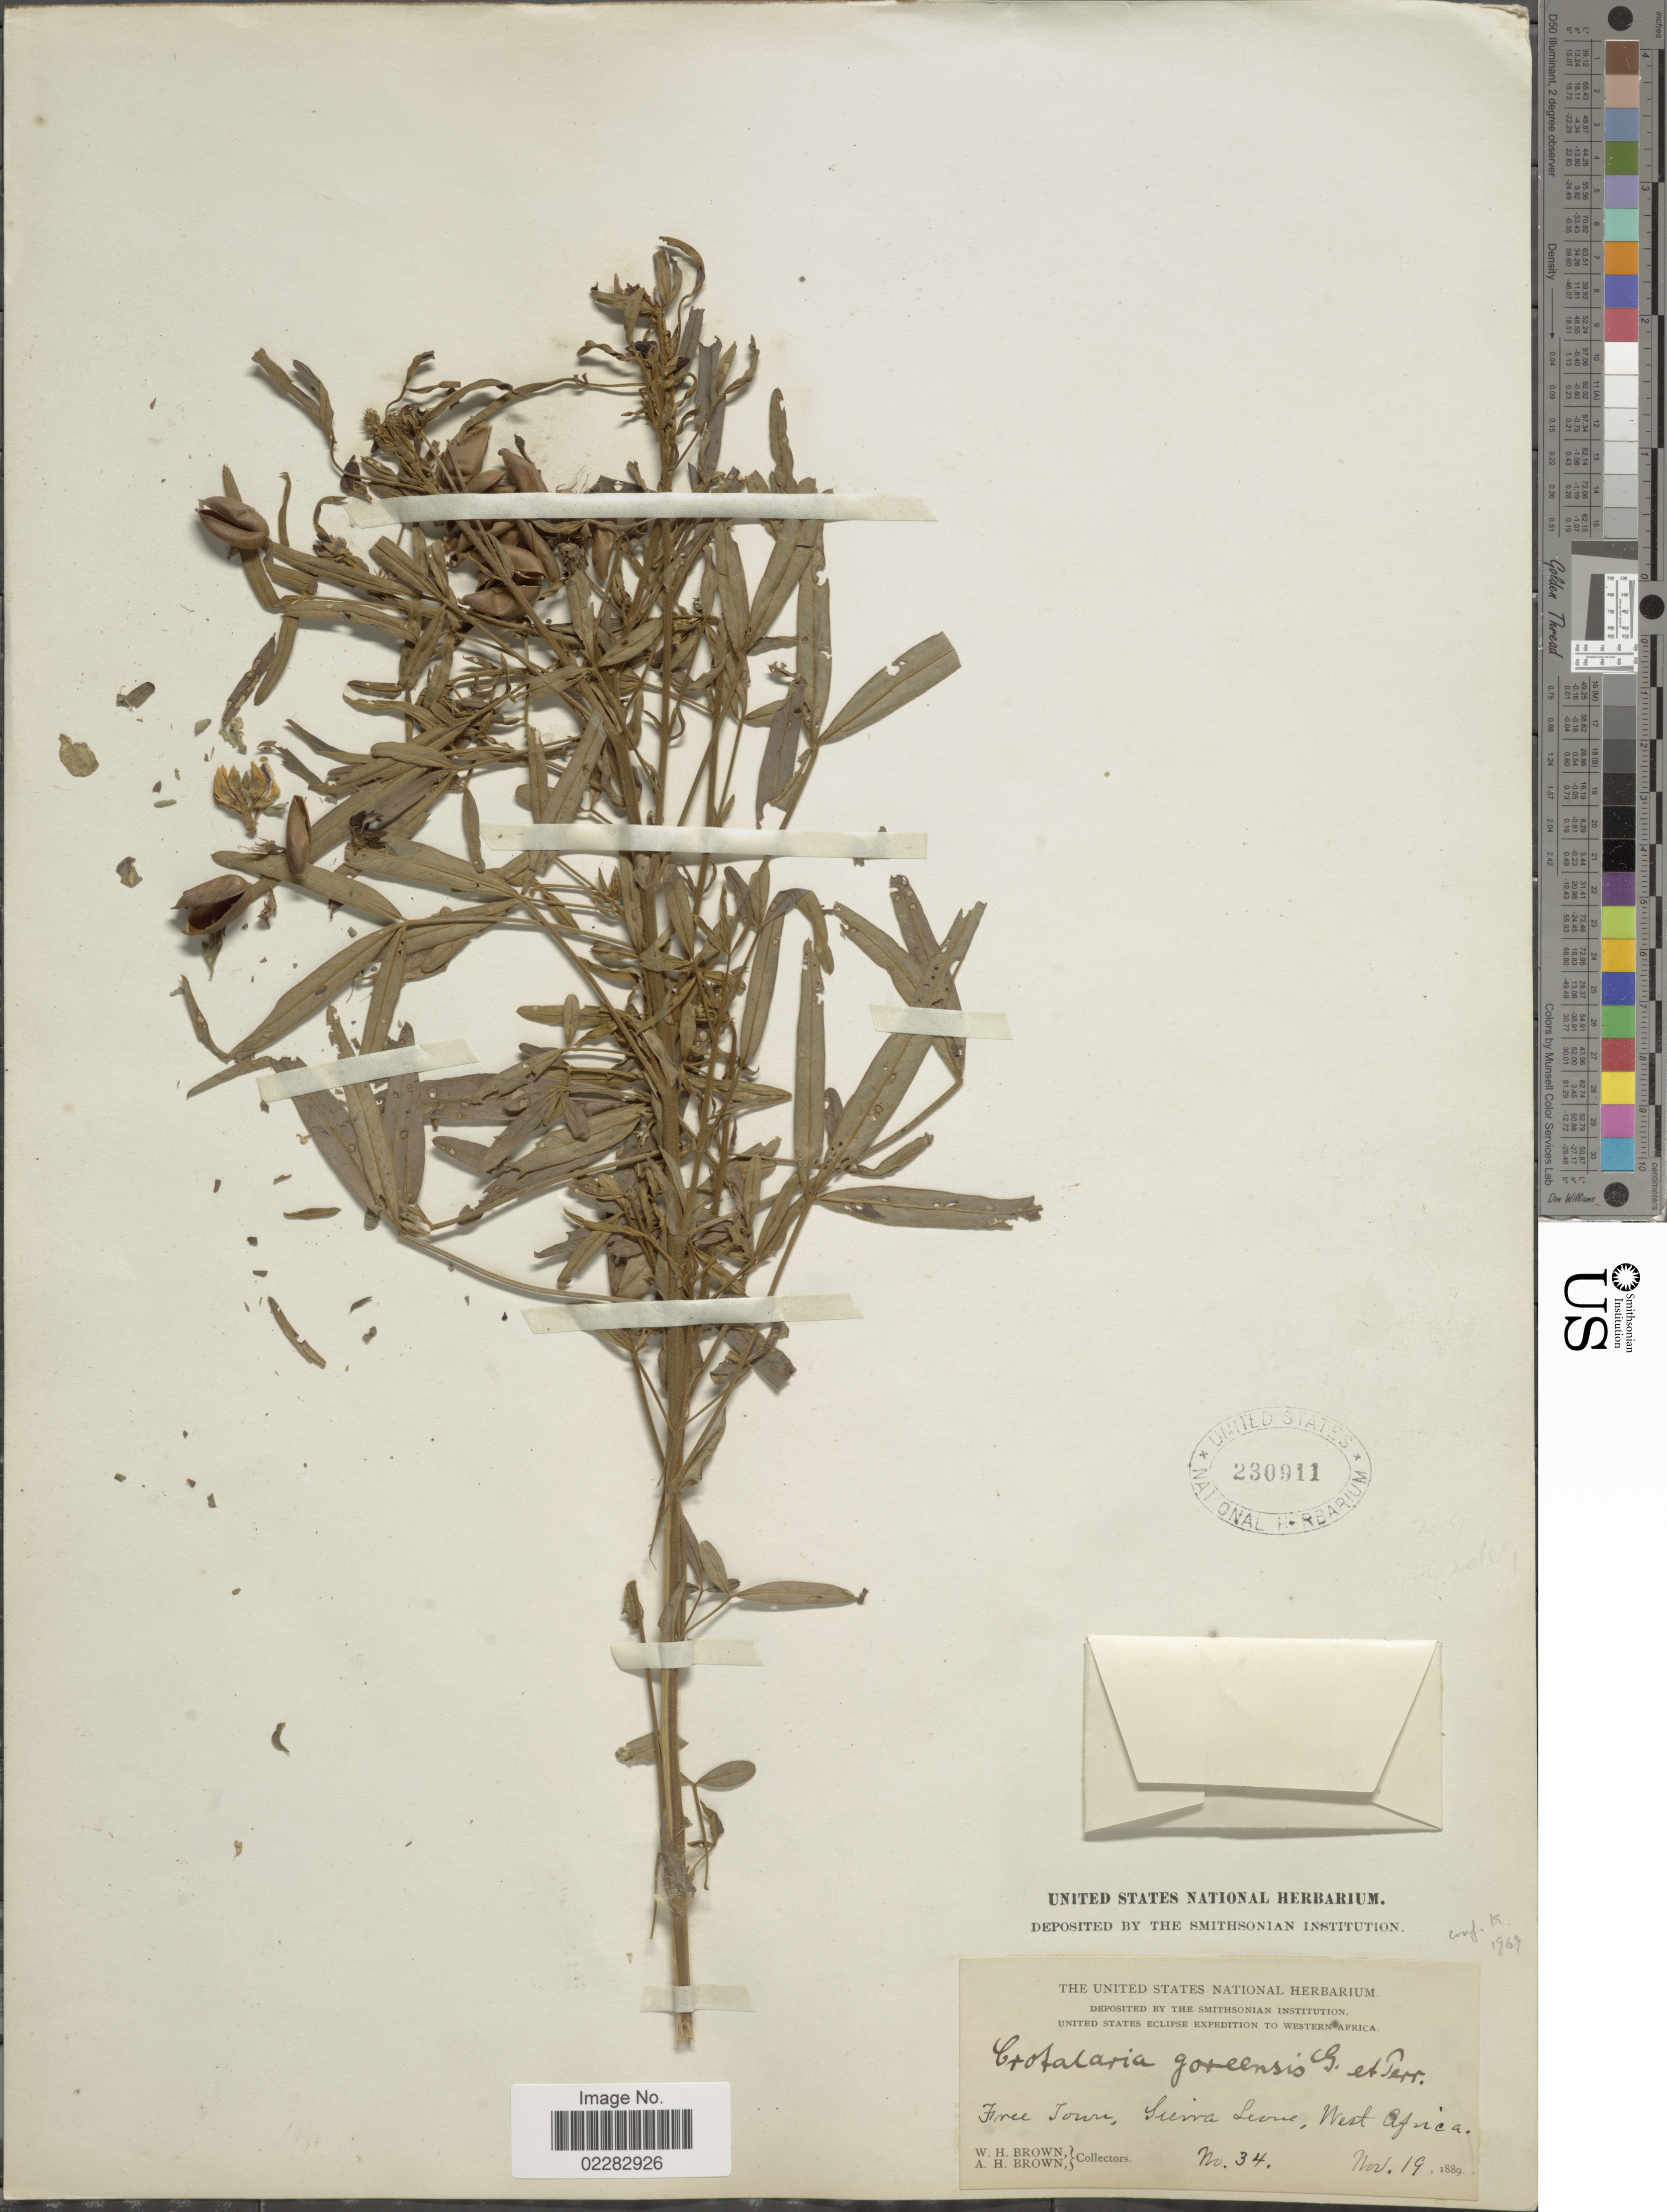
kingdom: Plantae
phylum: Tracheophyta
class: Magnoliopsida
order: Fabales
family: Fabaceae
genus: Crotalaria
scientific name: Crotalaria goreensis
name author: Guill. & Perr.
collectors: W. H. Brown & A. H. Brown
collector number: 34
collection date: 1889-11-19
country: Sierra Leone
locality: Free Town, West Africa.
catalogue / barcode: US 230911